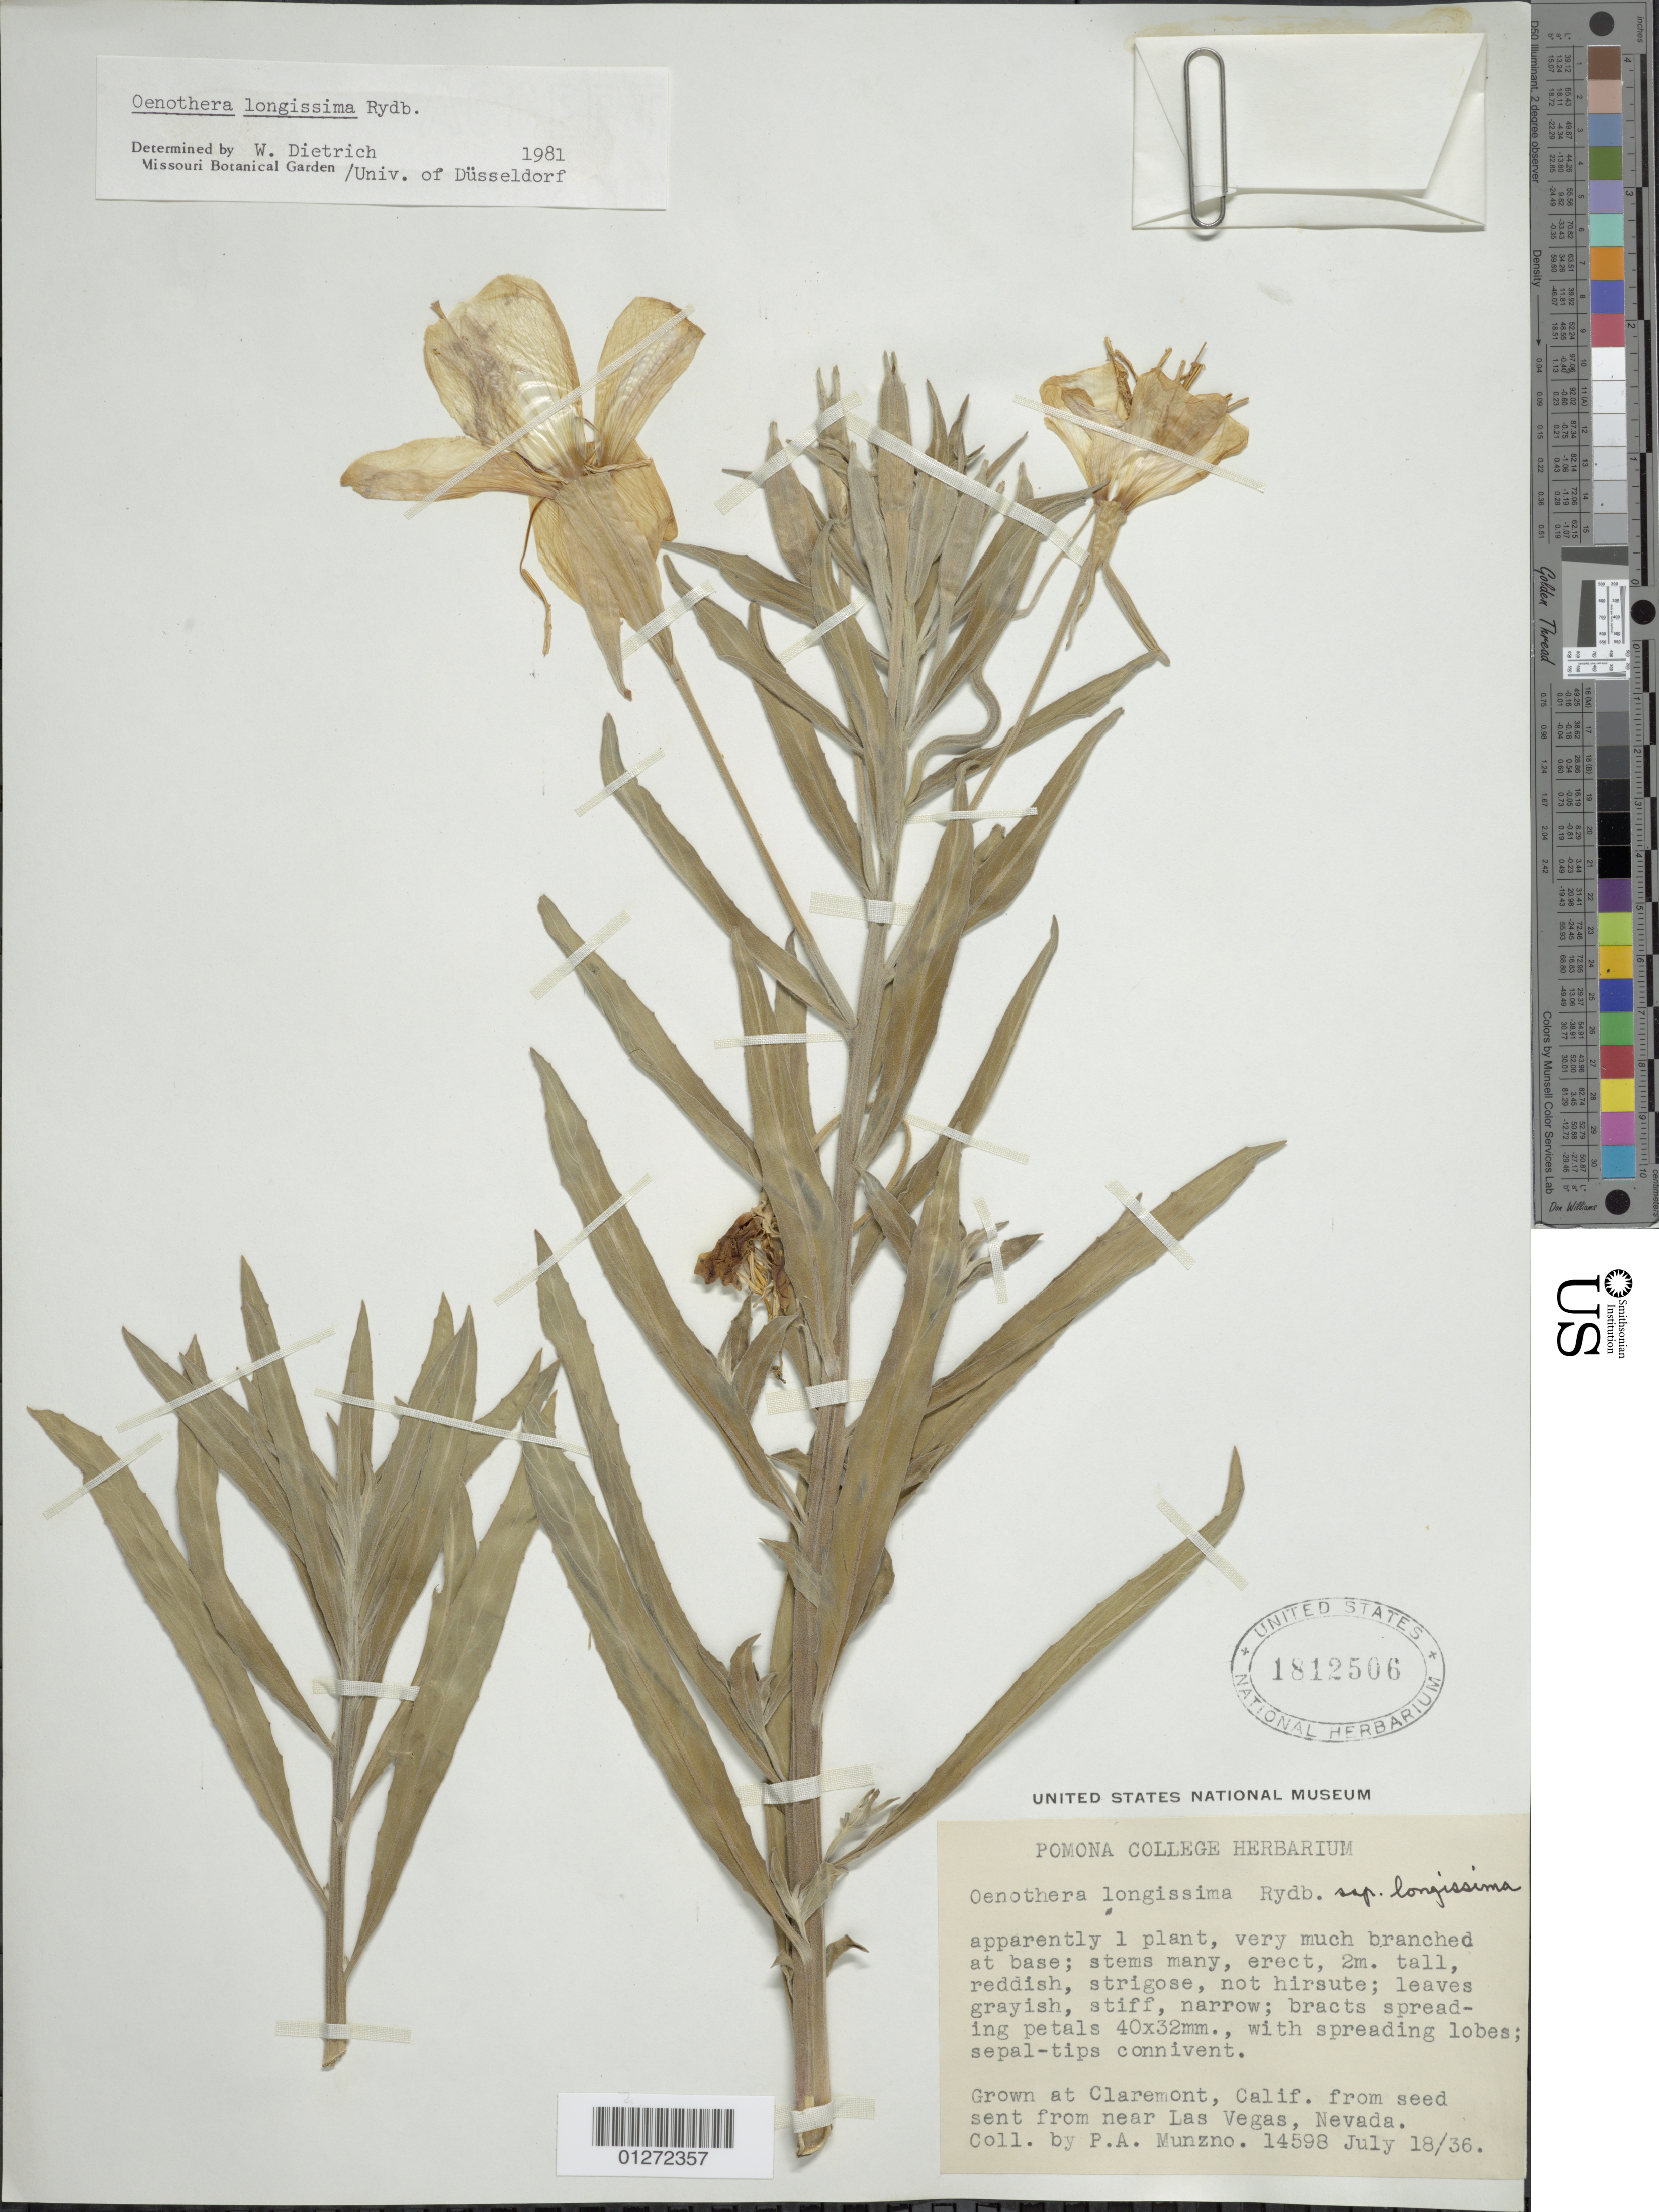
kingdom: Plantae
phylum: Tracheophyta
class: Magnoliopsida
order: Myrtales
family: Onagraceae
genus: Oenothera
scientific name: Oenothera longissima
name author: Rydb.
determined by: Dietrich, W.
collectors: P. A. Munz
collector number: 14598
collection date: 1938-07-18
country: United States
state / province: California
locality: Claremont.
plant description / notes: Froom seed sent from Las Vegas, Nevada.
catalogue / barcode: US 1812506